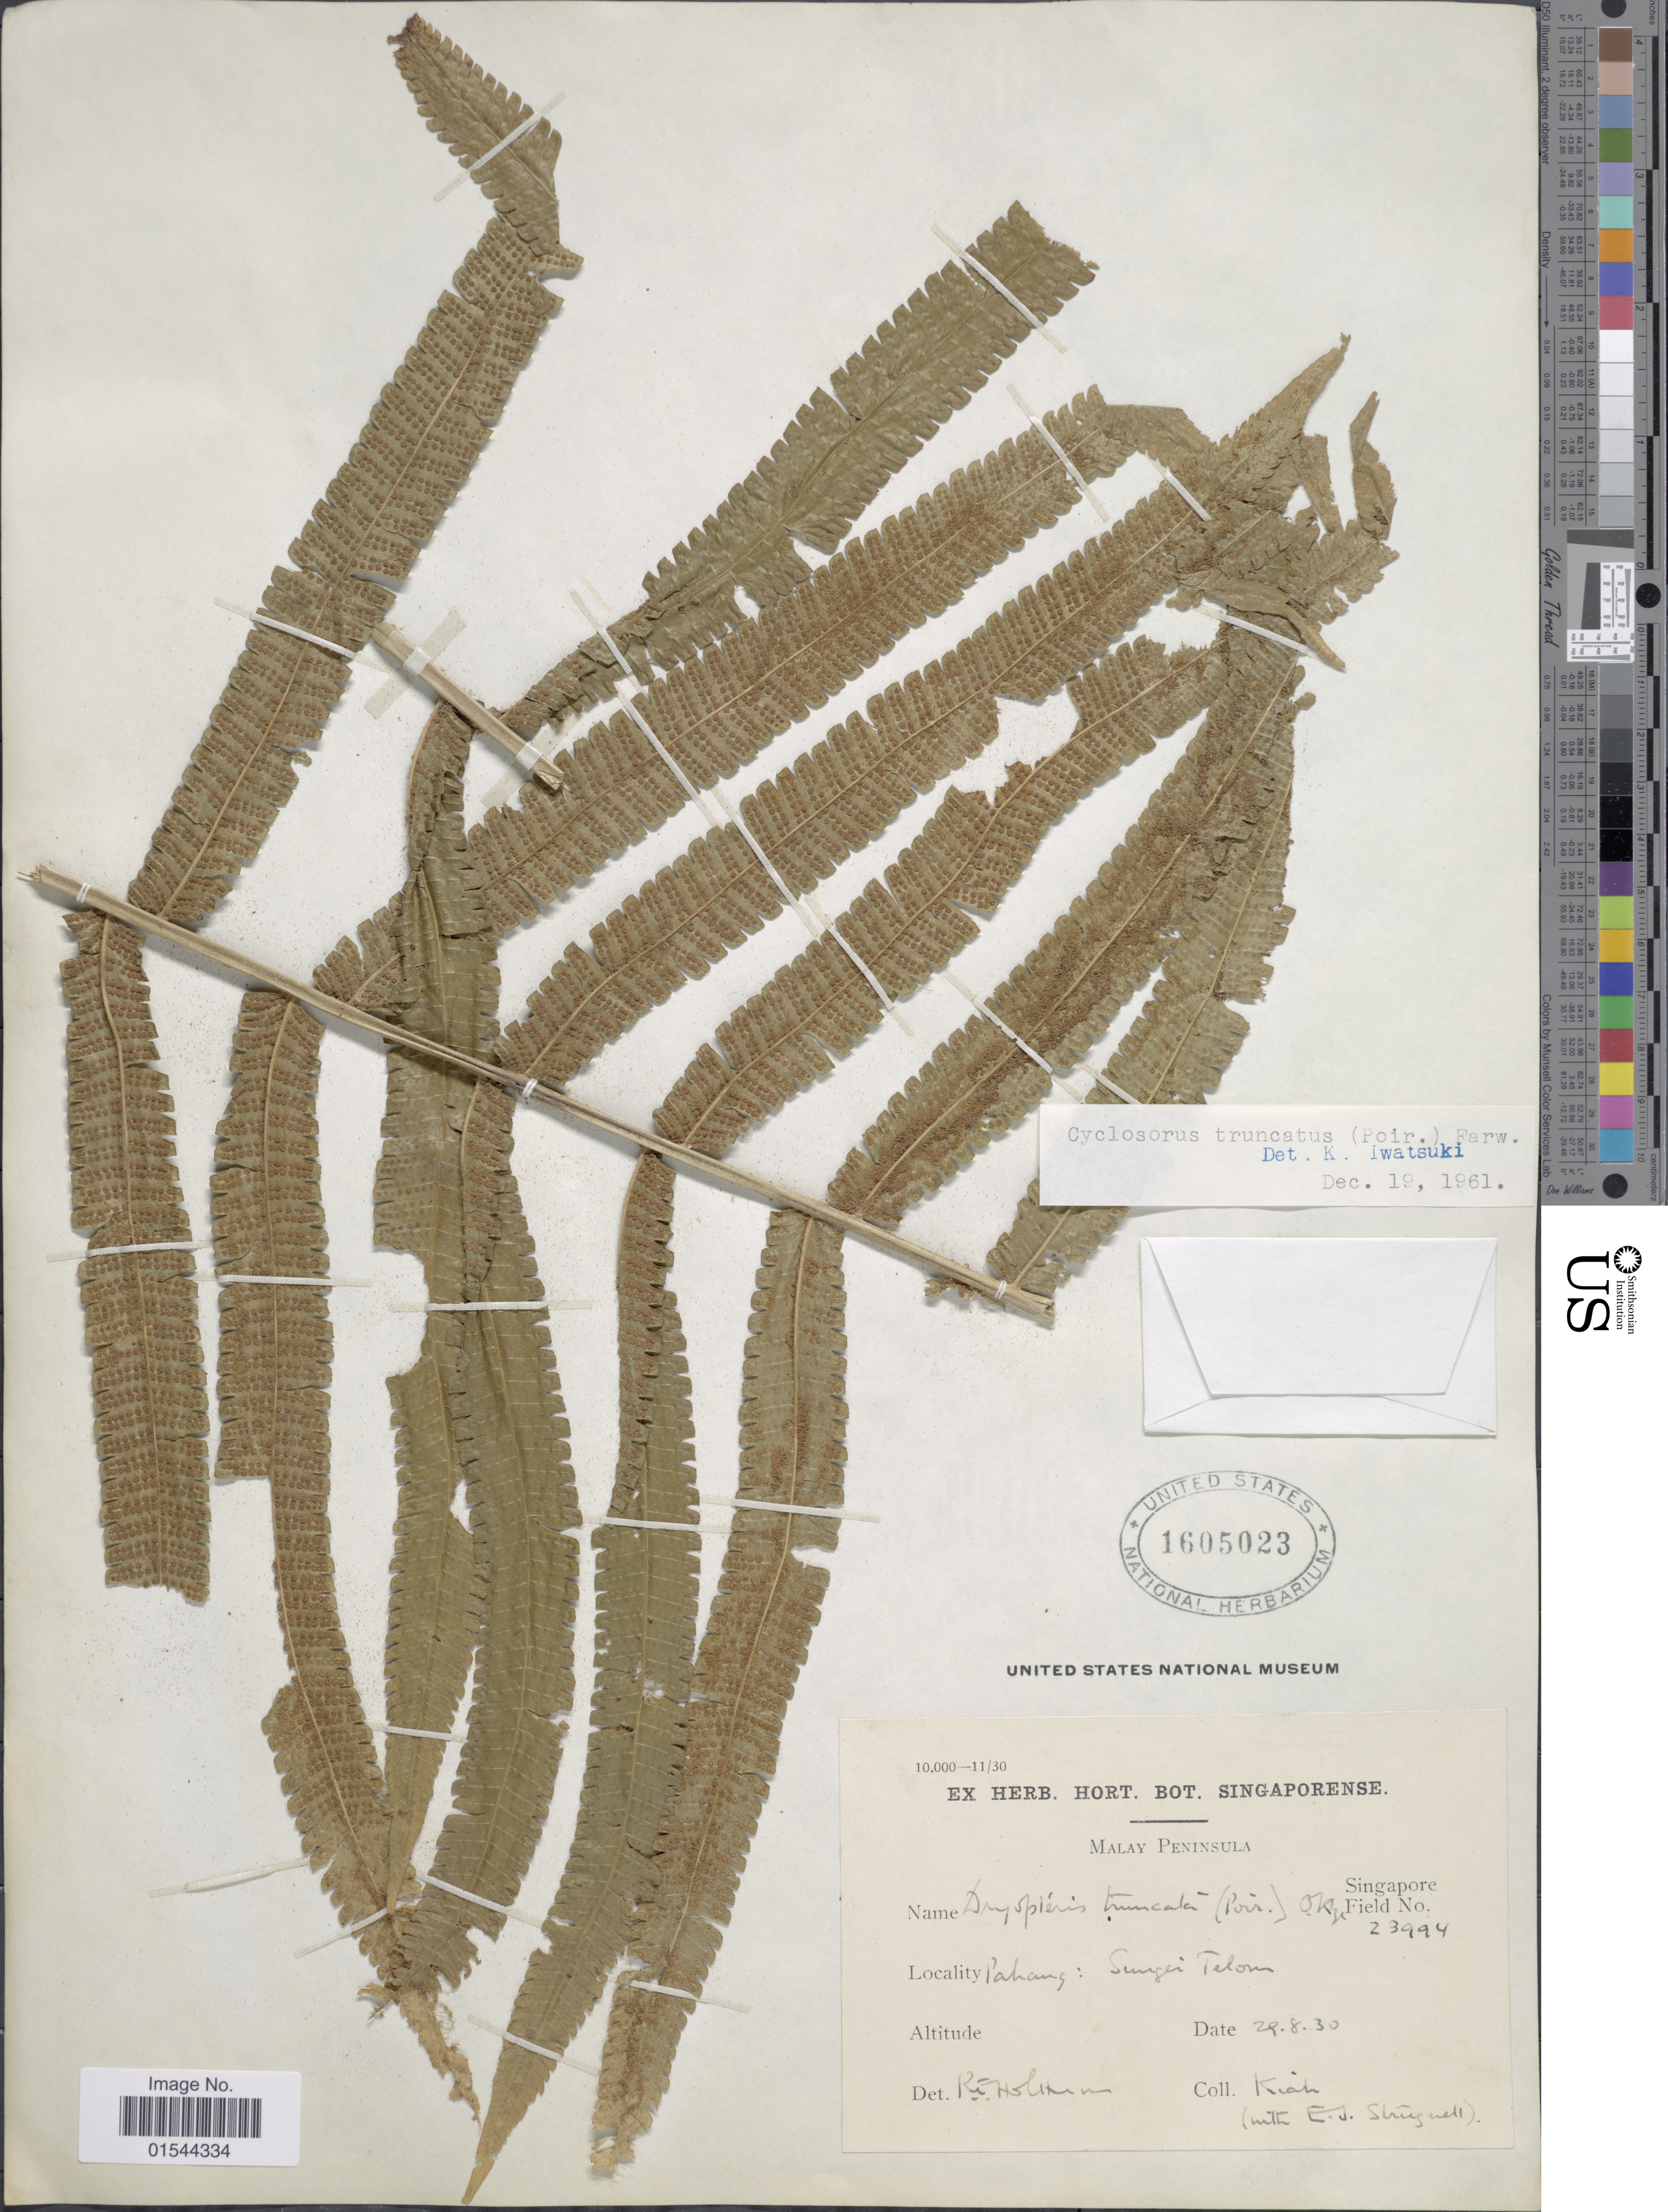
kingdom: Plantae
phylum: Tracheophyta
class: Polypodiopsida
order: Polypodiales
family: Thelypteridaceae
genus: Pneumatopteris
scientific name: Pneumatopteris truncata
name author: (Poir.) Holttum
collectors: -. Kiah & E. Strëynell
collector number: Singapore Field 23994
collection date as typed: Transcribed d/m/y: 29/8/30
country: Malaysia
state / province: Pahang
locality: Malay Peninsula, Sungei Telom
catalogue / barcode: US 1605023